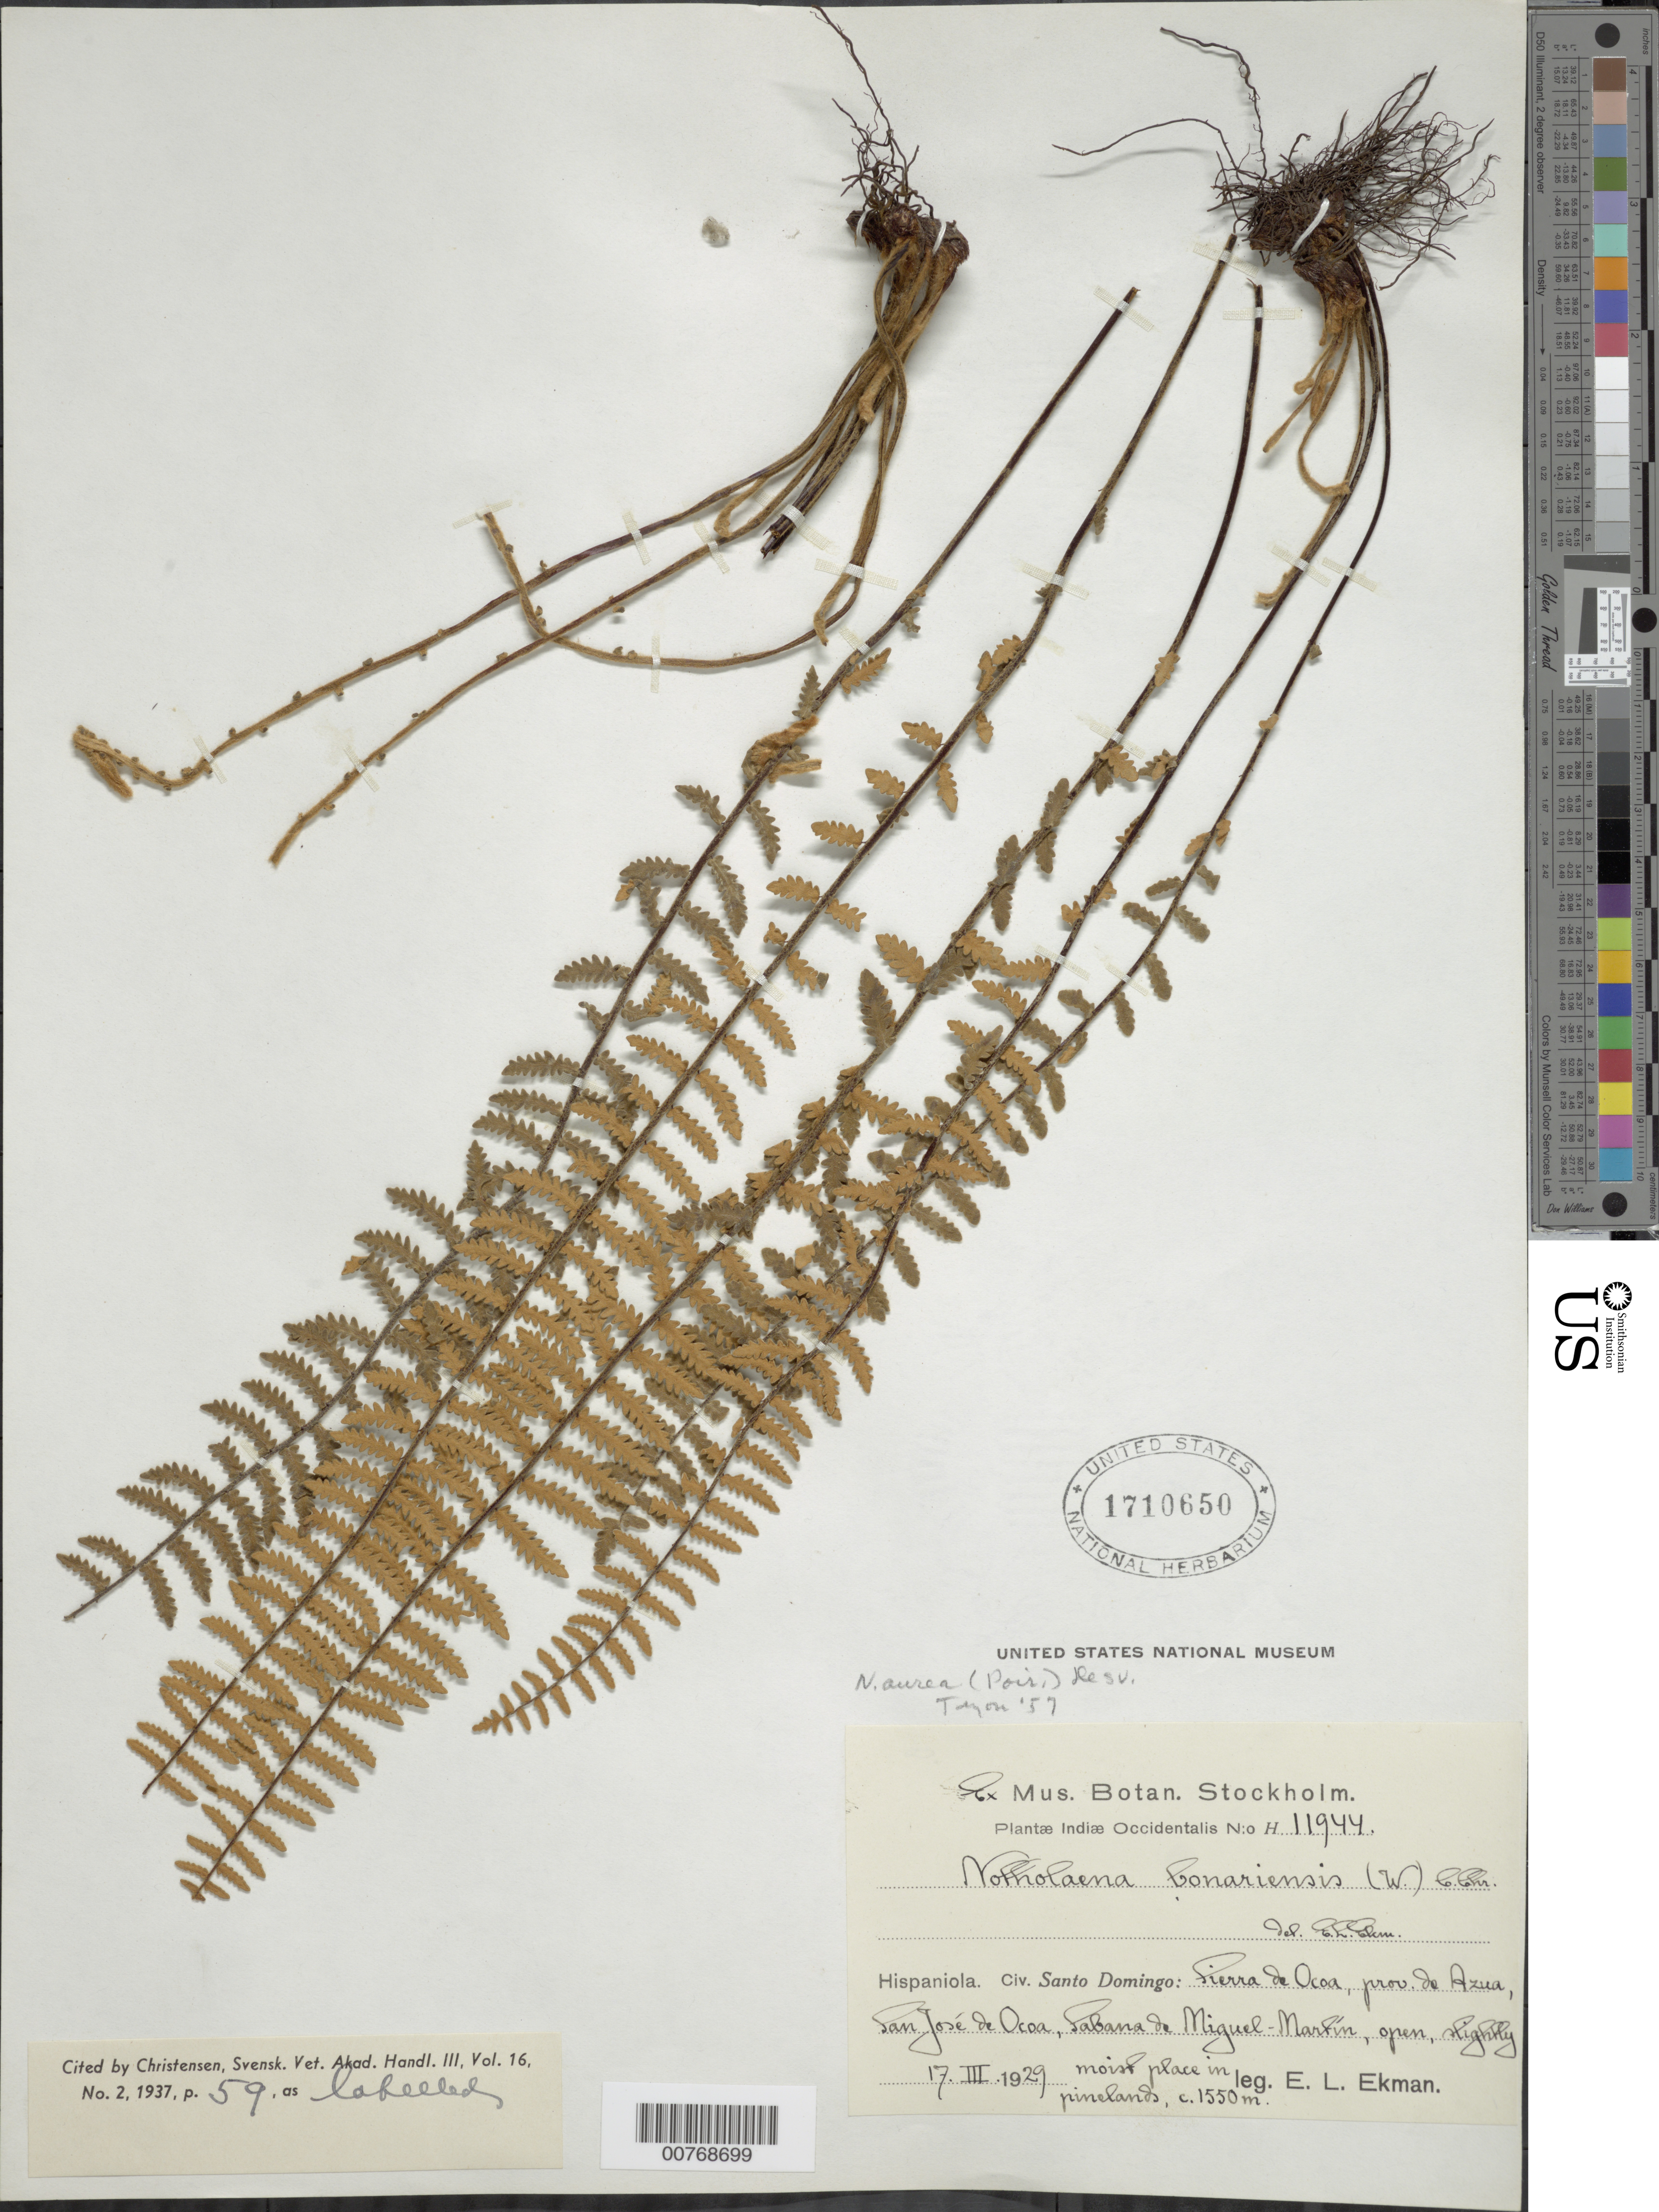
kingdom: Plantae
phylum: Tracheophyta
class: Polypodiopsida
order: Polypodiales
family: Pteridaceae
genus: Myriopteris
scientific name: Myriopteris aurea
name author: (Poir.) Grusz & Windham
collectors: E. L. Ekman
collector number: H 11944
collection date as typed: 17 Mar 1929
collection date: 1929-03-17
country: Dominican Republic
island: Hispaniola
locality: Sierra de Ocoa, Provincia Azua, San José de Ocoa, Sabana de Miguel-Martin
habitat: Open, slightly moist place in pinelands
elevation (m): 1550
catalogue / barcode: US 1710650